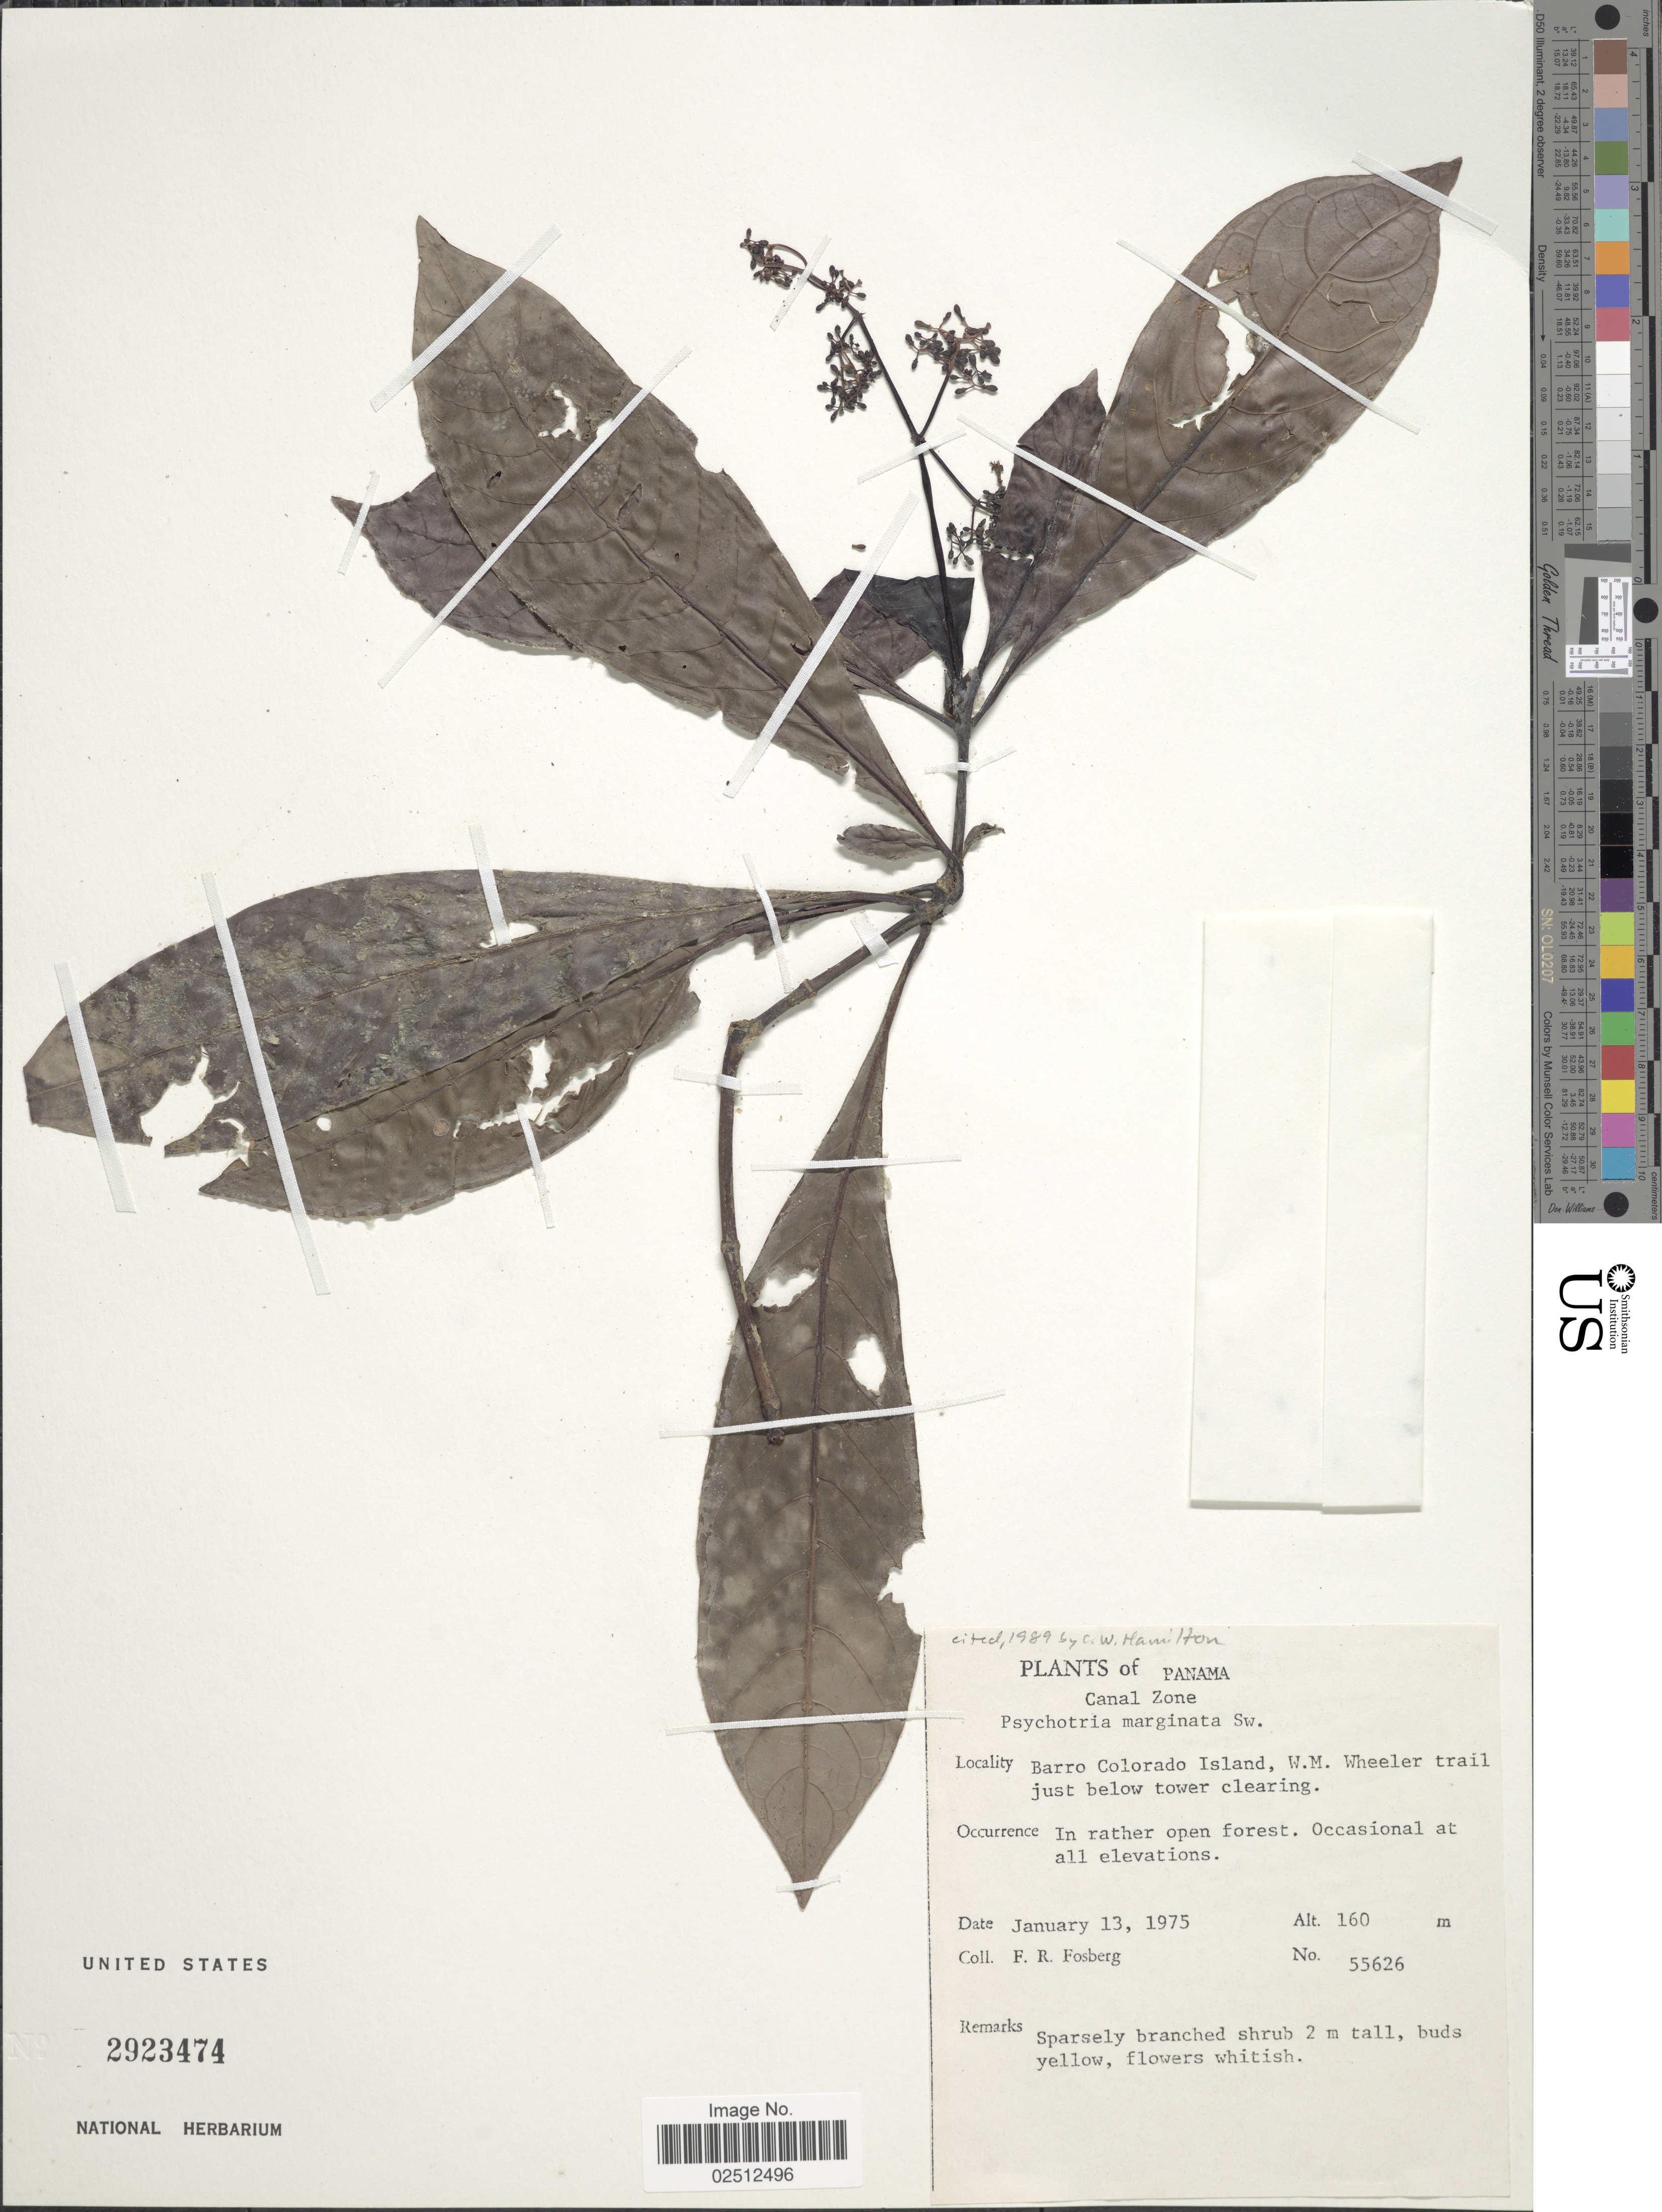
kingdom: Plantae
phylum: Tracheophyta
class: Magnoliopsida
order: Gentianales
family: Rubiaceae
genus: Psychotria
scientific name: Psychotria marginata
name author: Sw.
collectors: F. R. Fosberg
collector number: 55626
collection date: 1975-01-13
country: Panama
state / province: Panamá Oeste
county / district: Canal Zone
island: Barro Colorado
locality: Canal Zone, Barro Colorado Island, W.M. Wheeler trail just below tower clearing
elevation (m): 160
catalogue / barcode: US 2923474